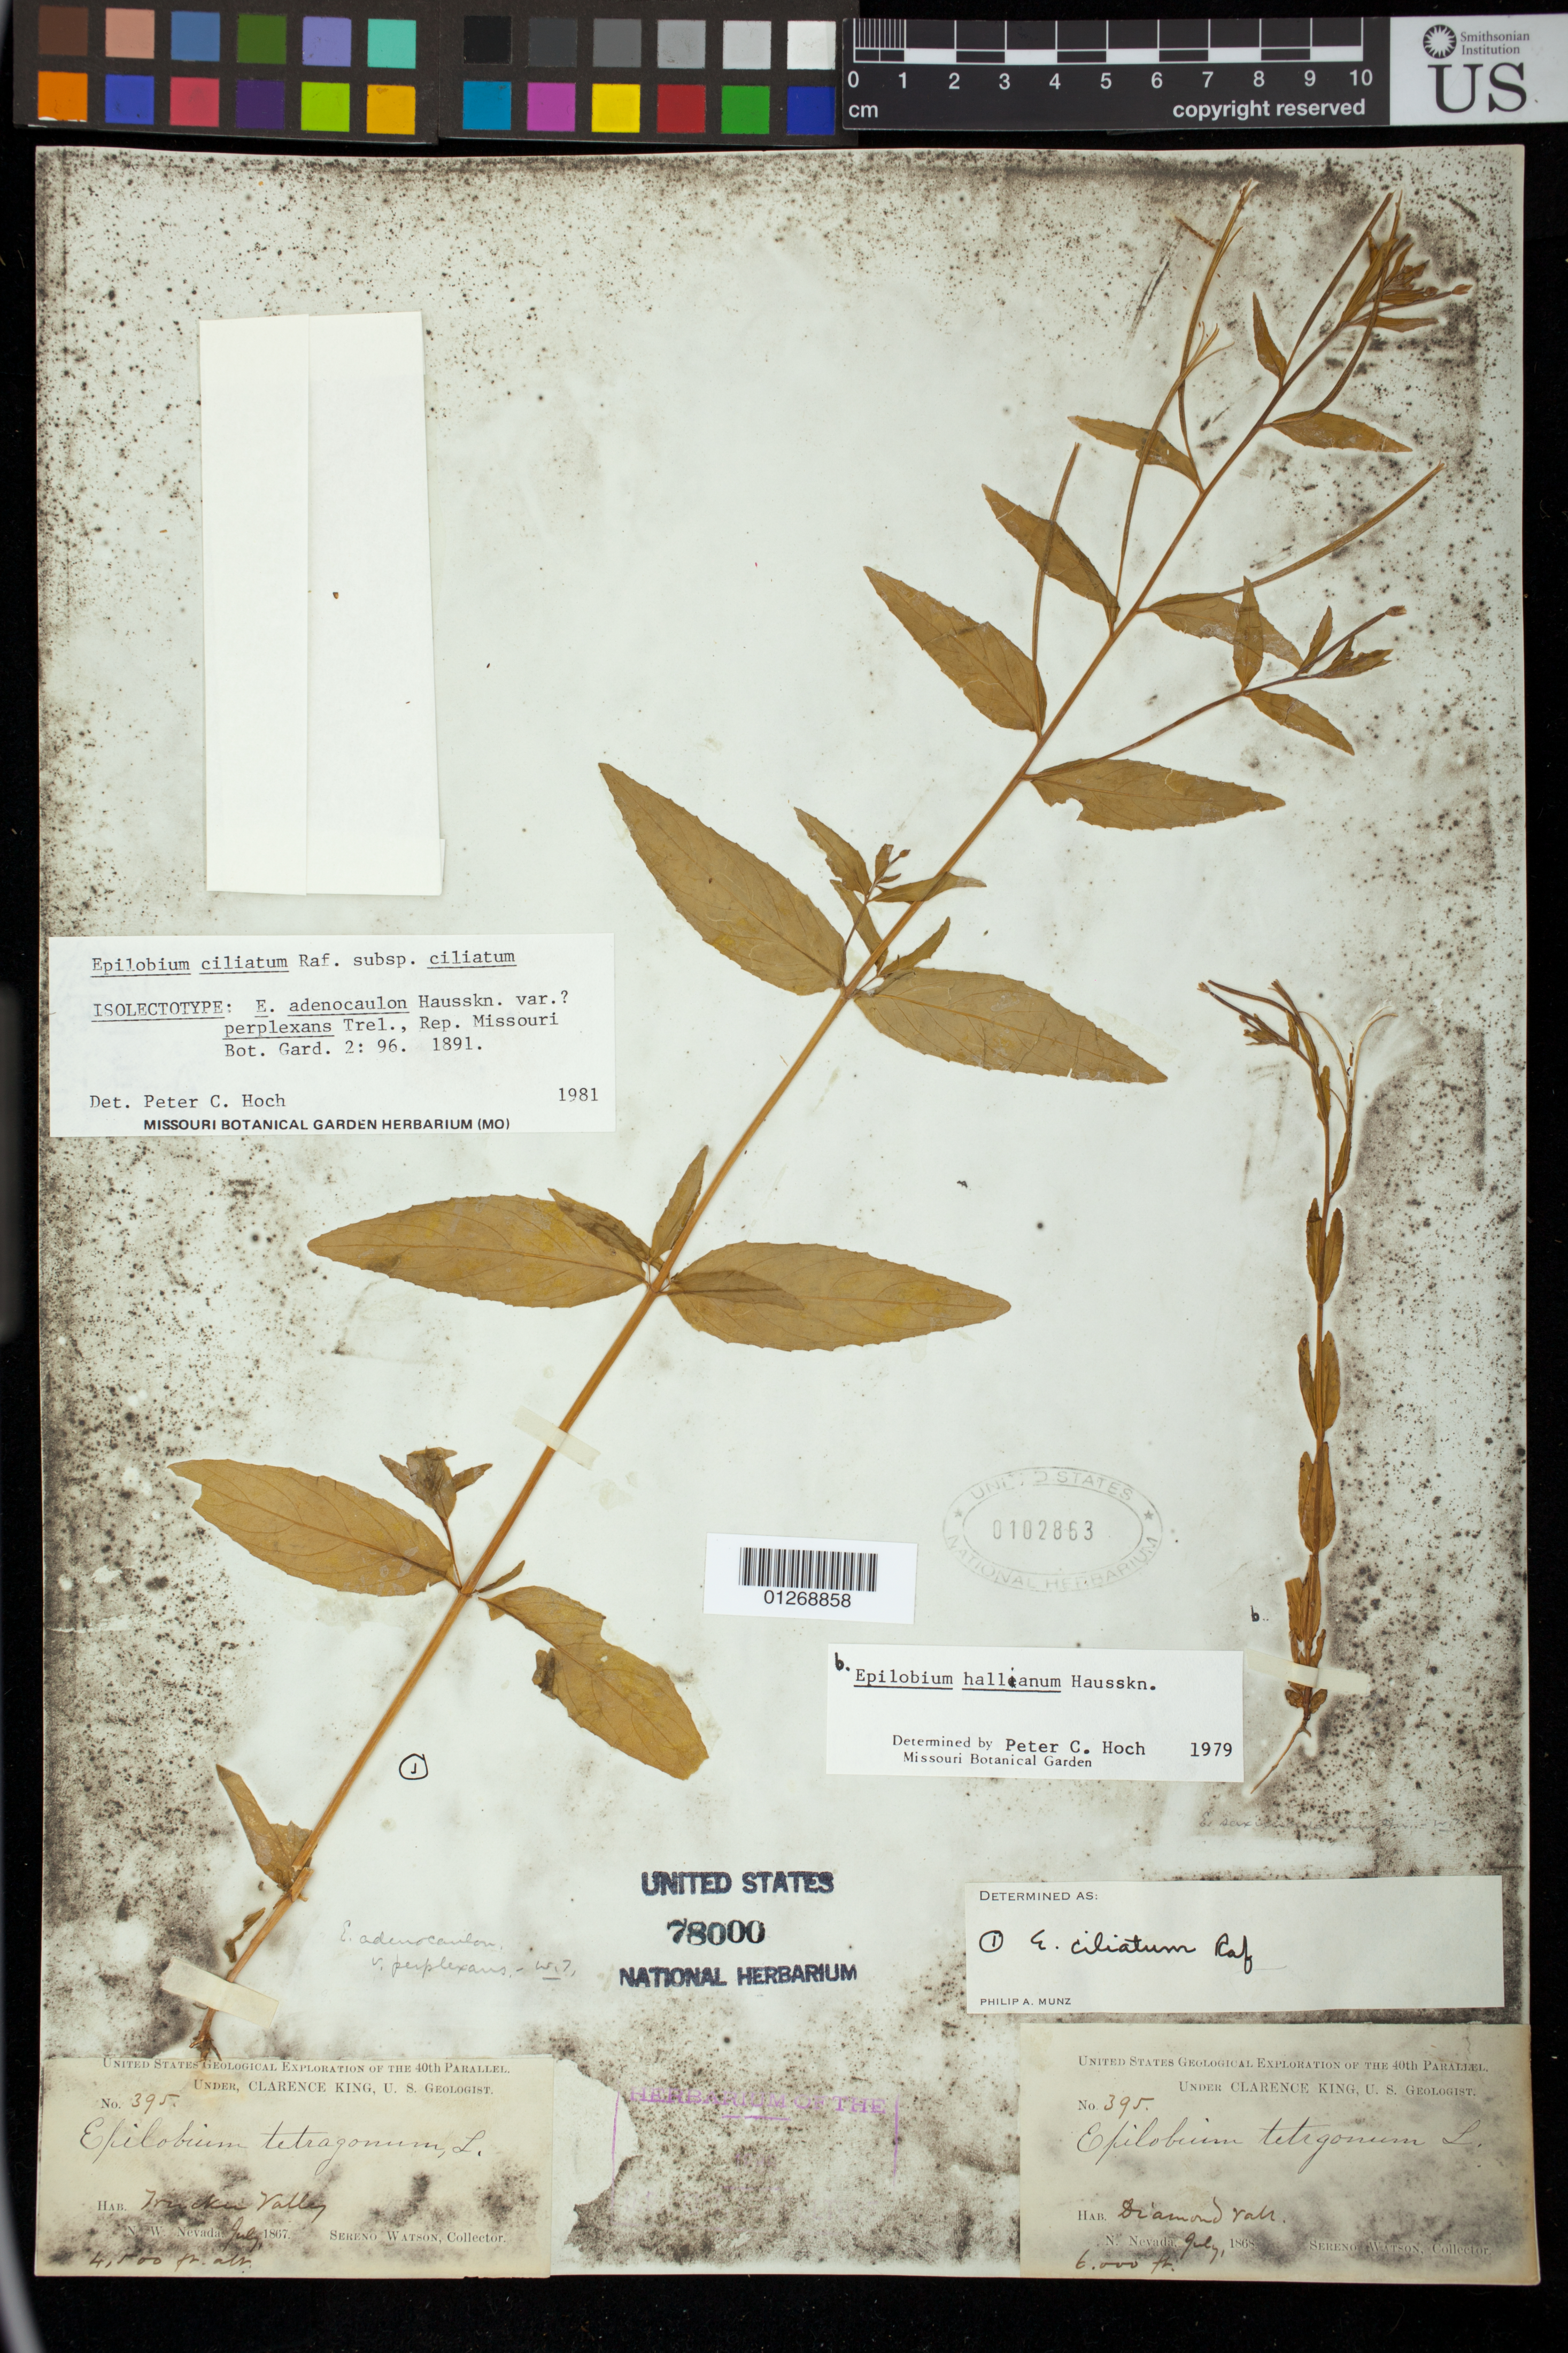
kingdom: Plantae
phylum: Tracheophyta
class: Magnoliopsida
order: Myrtales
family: Onagraceae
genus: Epilobium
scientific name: Epilobium adenocaulon var. perplexans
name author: Trel.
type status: Syntype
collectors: S. Watson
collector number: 395 p.p.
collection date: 1867-07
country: United States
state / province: Nevada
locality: Truckee Valley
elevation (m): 1372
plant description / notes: Several collections (syntypes) cited in protologue, should be several at US. This specimen annotated as "isolectotype" by P.C. Hoch (1981). Another (non-type?) element is mounted on same sheet, with same number (395) but different collection data and apparently representing a different taxon.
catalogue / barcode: US 78000